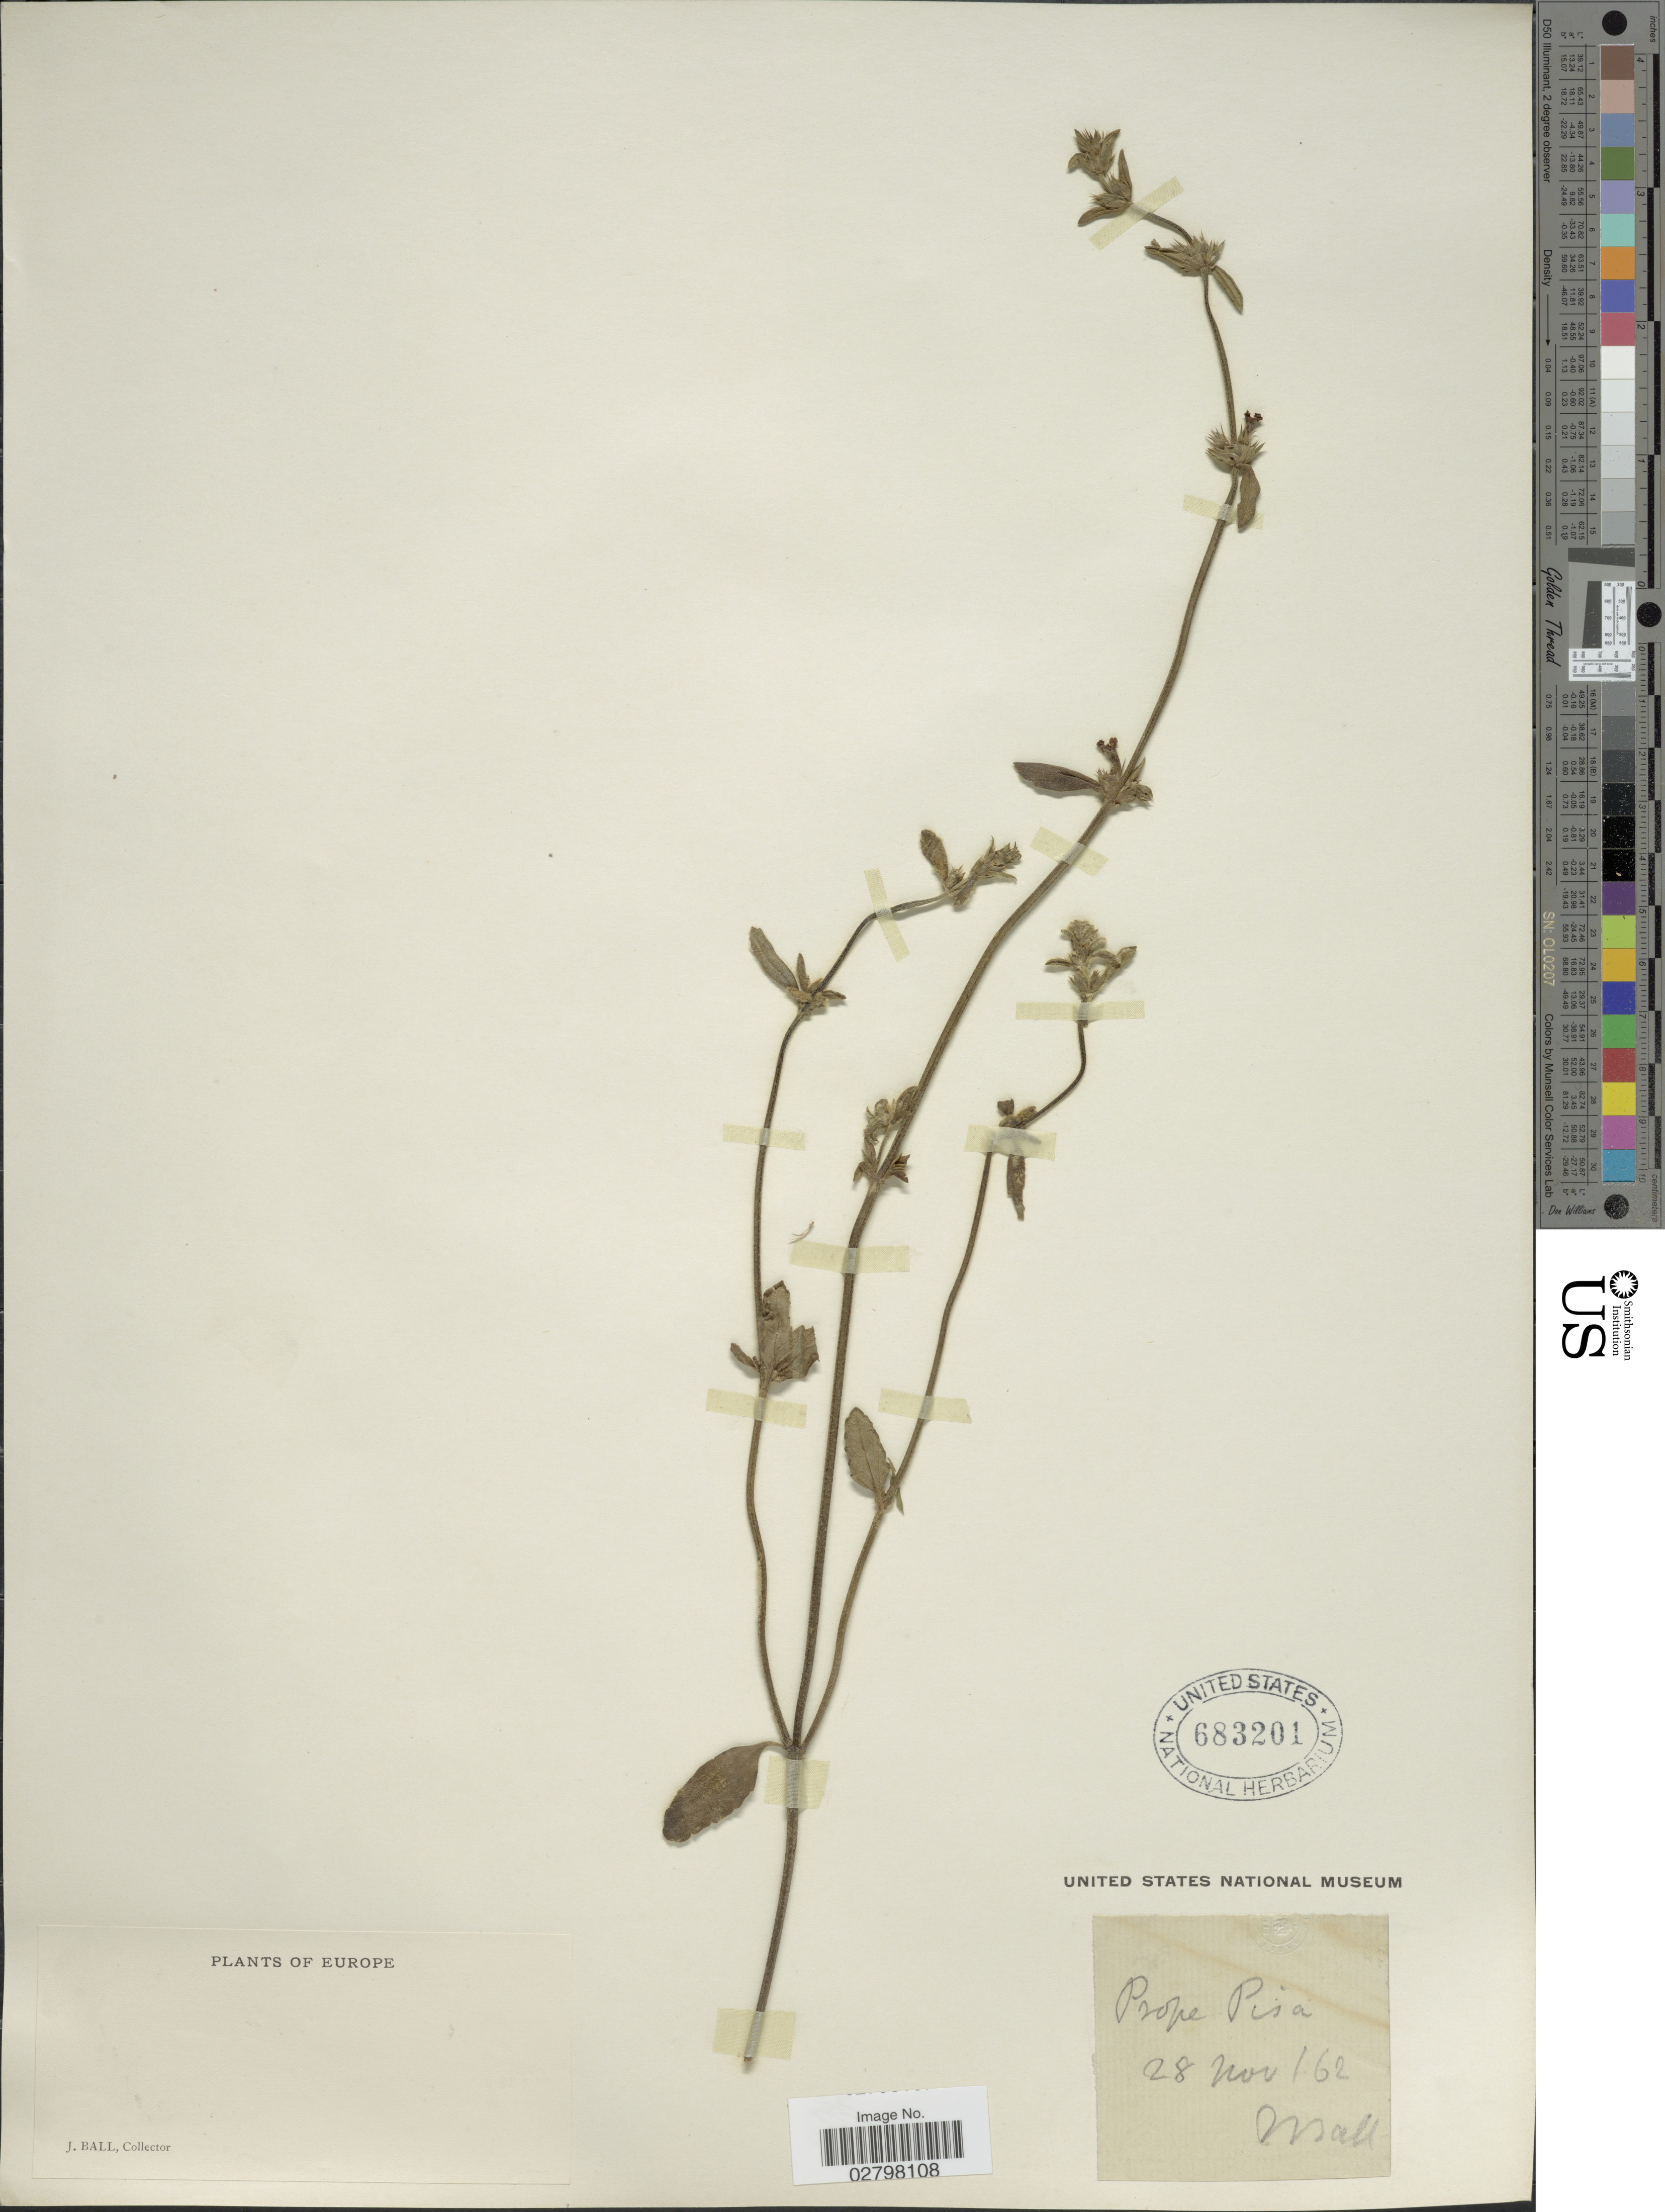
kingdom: Plantae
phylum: Tracheophyta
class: Magnoliopsida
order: Lamiales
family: Lamiaceae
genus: Stachys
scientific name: Stachys sp.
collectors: J. Ball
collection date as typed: Transcribed d/m/y: 28/11/62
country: Italy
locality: Prope Pisa. Europe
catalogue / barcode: US 683201